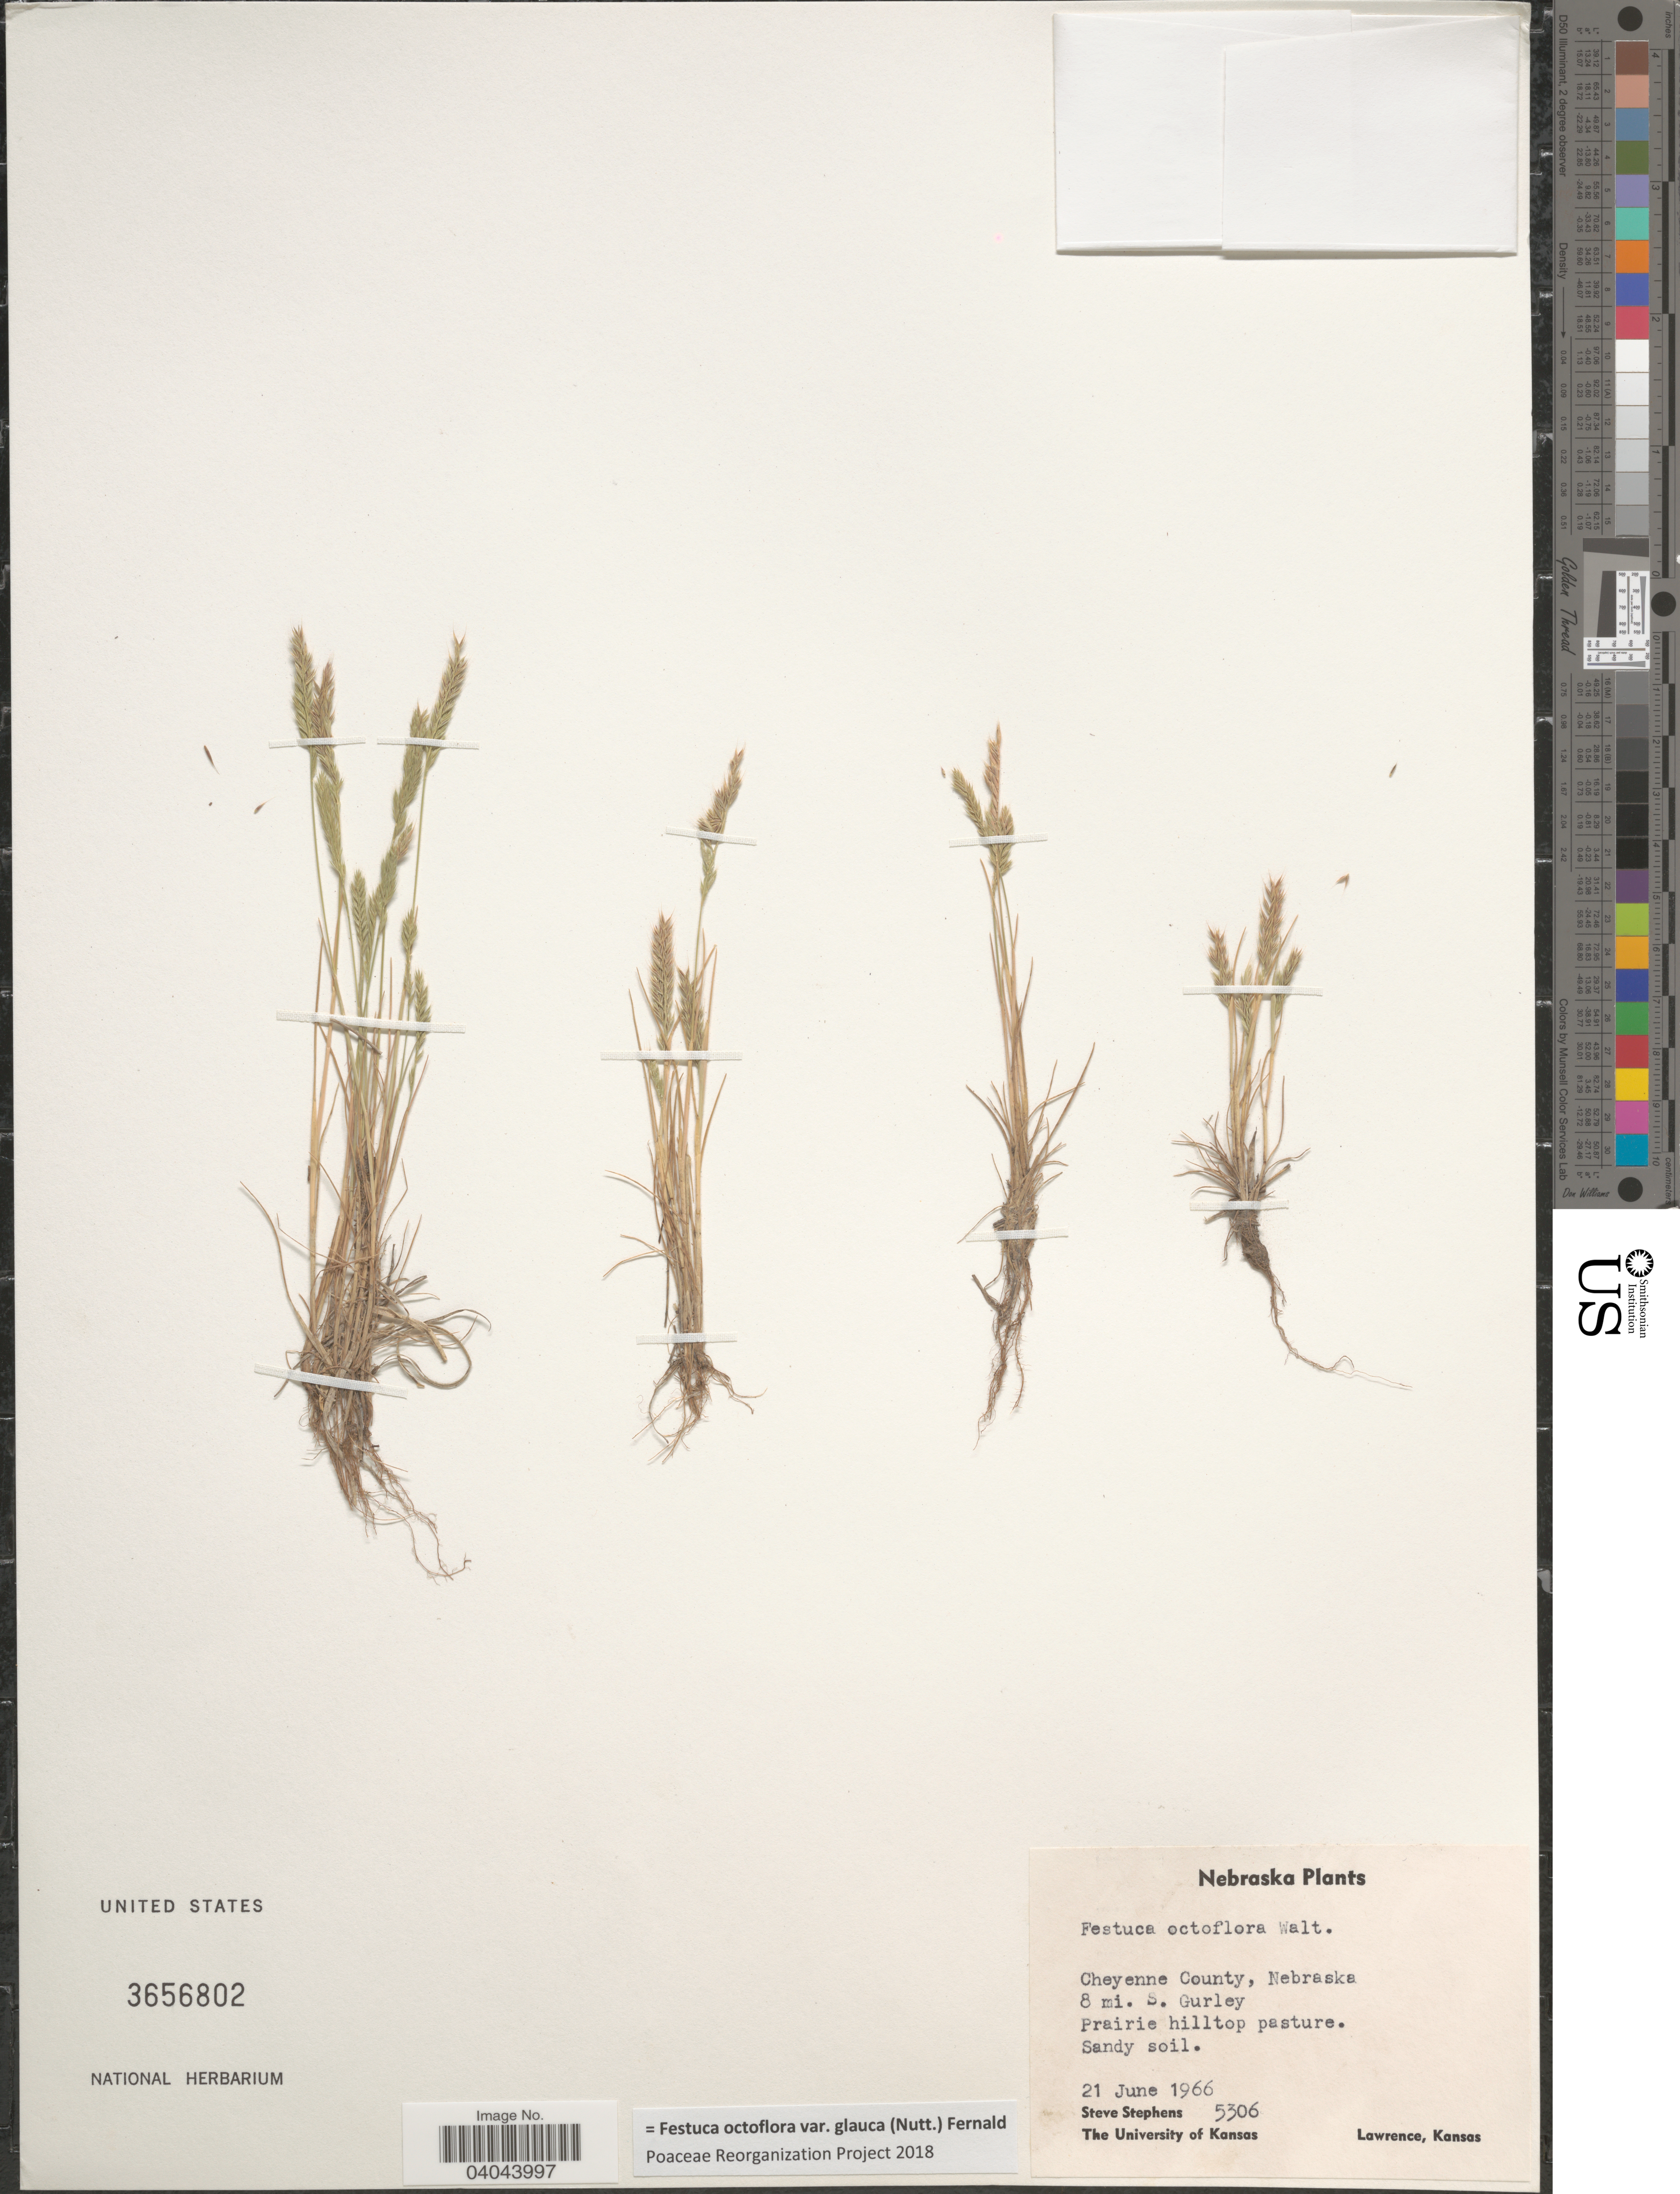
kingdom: Plantae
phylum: Tracheophyta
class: Liliopsida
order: Poales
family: Poaceae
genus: Festuca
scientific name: Festuca octoflora var. glauca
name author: (Nutt.) Fernald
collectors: S. Stephens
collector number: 5306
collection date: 1966-06-21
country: United States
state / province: Nebraska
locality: Cheyenne County. 8 mi. S. Gurley.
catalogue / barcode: US 3656802